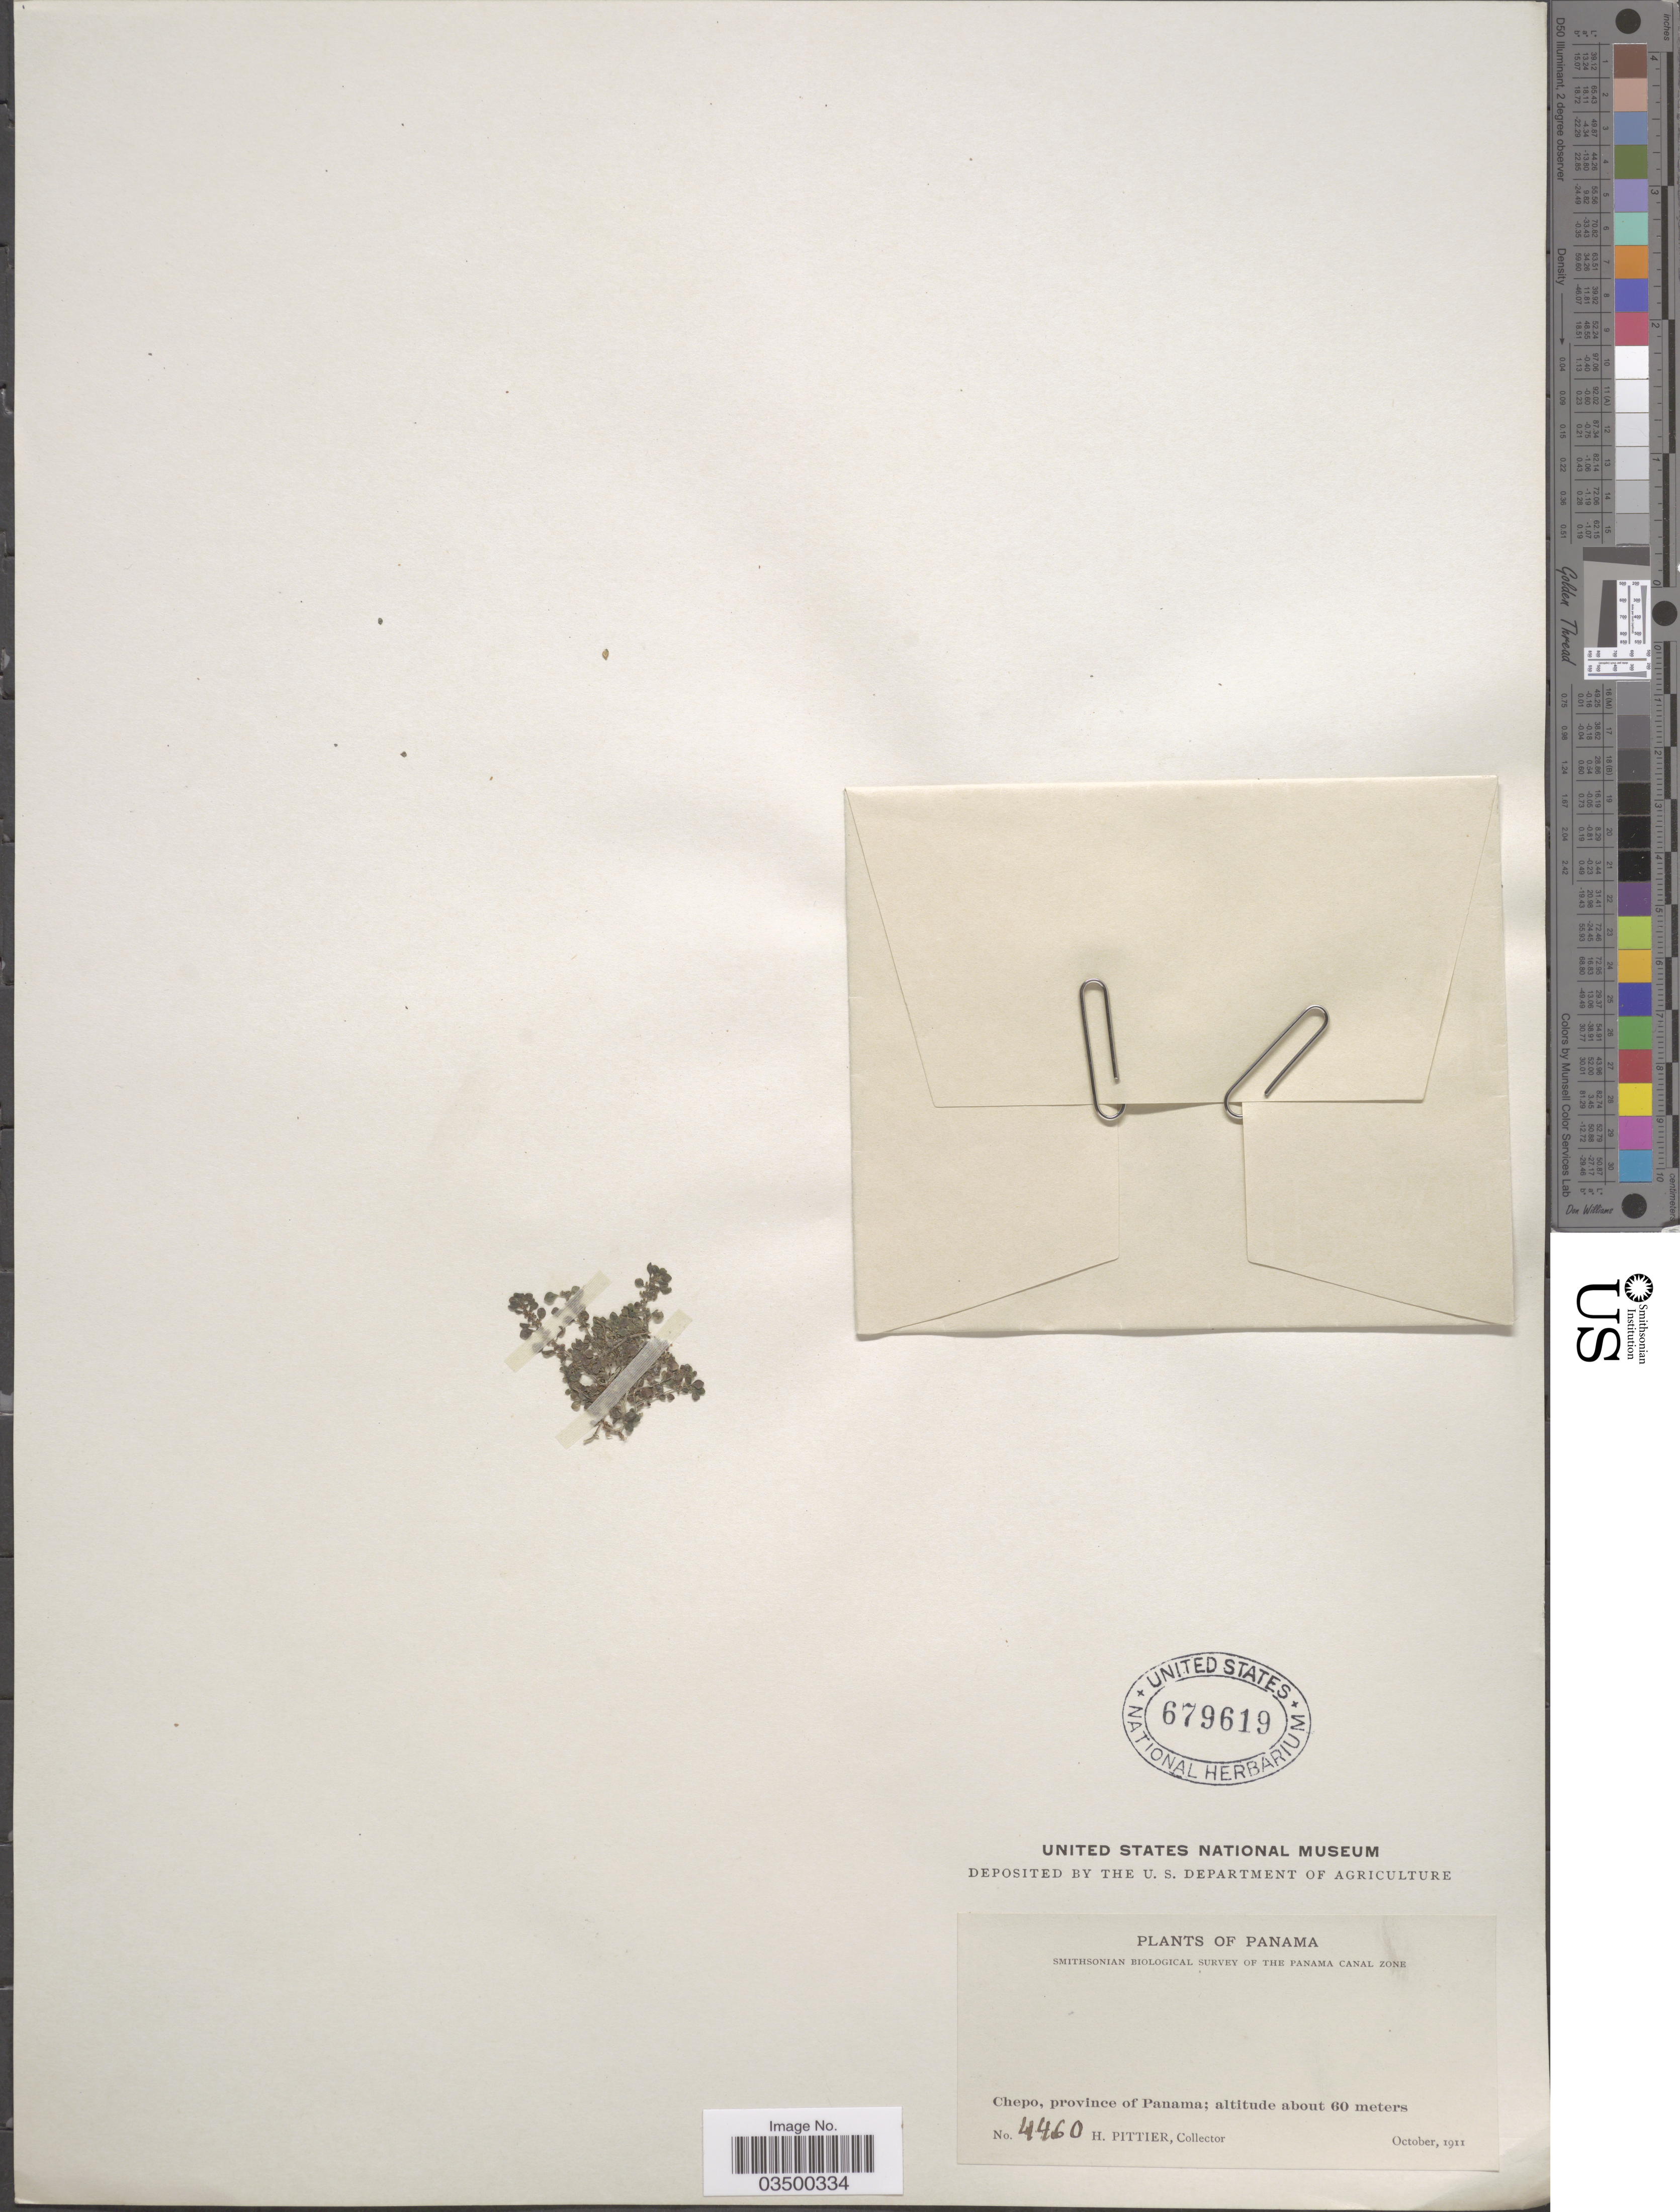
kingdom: Plantae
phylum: Tracheophyta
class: Magnoliopsida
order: Rosales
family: Urticaceae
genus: Pilea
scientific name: Pilea microphylla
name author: (L.) Liebm.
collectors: H. F. Pittier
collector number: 4460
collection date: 1911-10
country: Panama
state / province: Panamá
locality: The Panama Canal Zone. Chepo.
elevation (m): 60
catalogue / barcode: US 679619